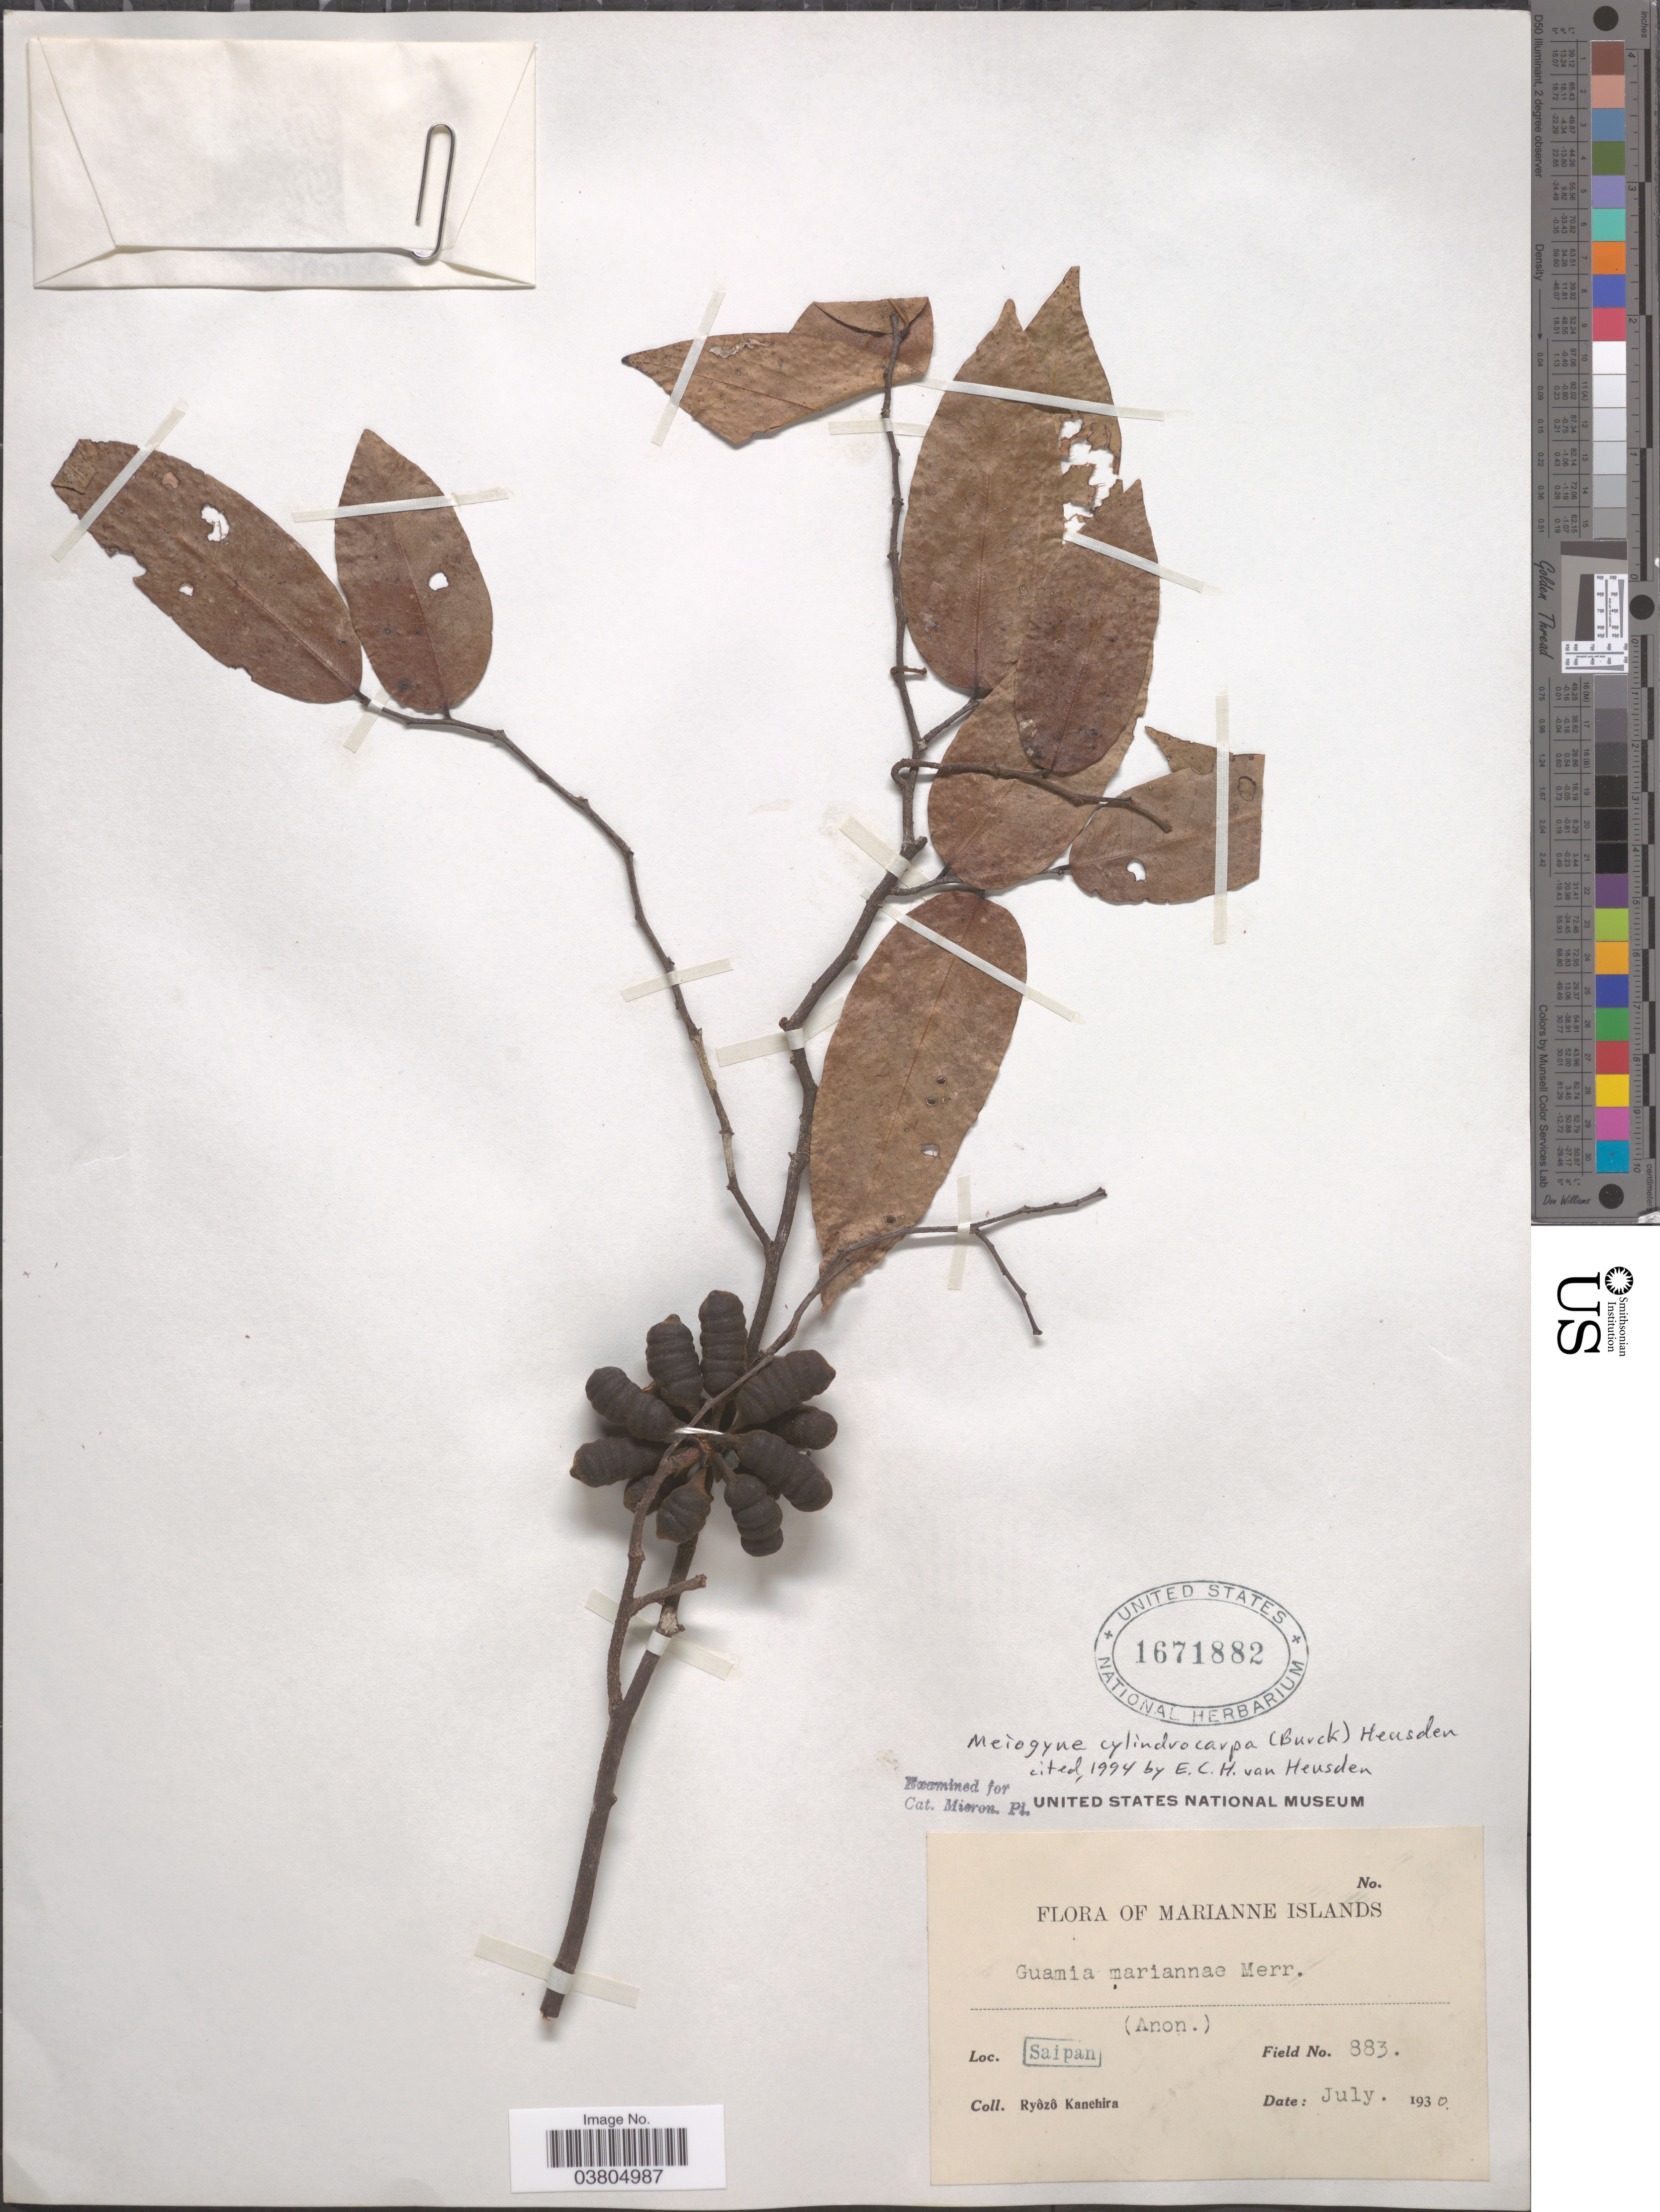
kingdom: Plantae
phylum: Tracheophyta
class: Magnoliopsida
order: Magnoliales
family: Annonaceae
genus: Meiogyne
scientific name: Meiogyne cylindrocarpa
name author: (Burck) Van Huesden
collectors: R. Kanehira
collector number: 883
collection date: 1930-07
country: Northern Mariana Islands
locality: Marianne Islands. Saipan.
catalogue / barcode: US 1671882